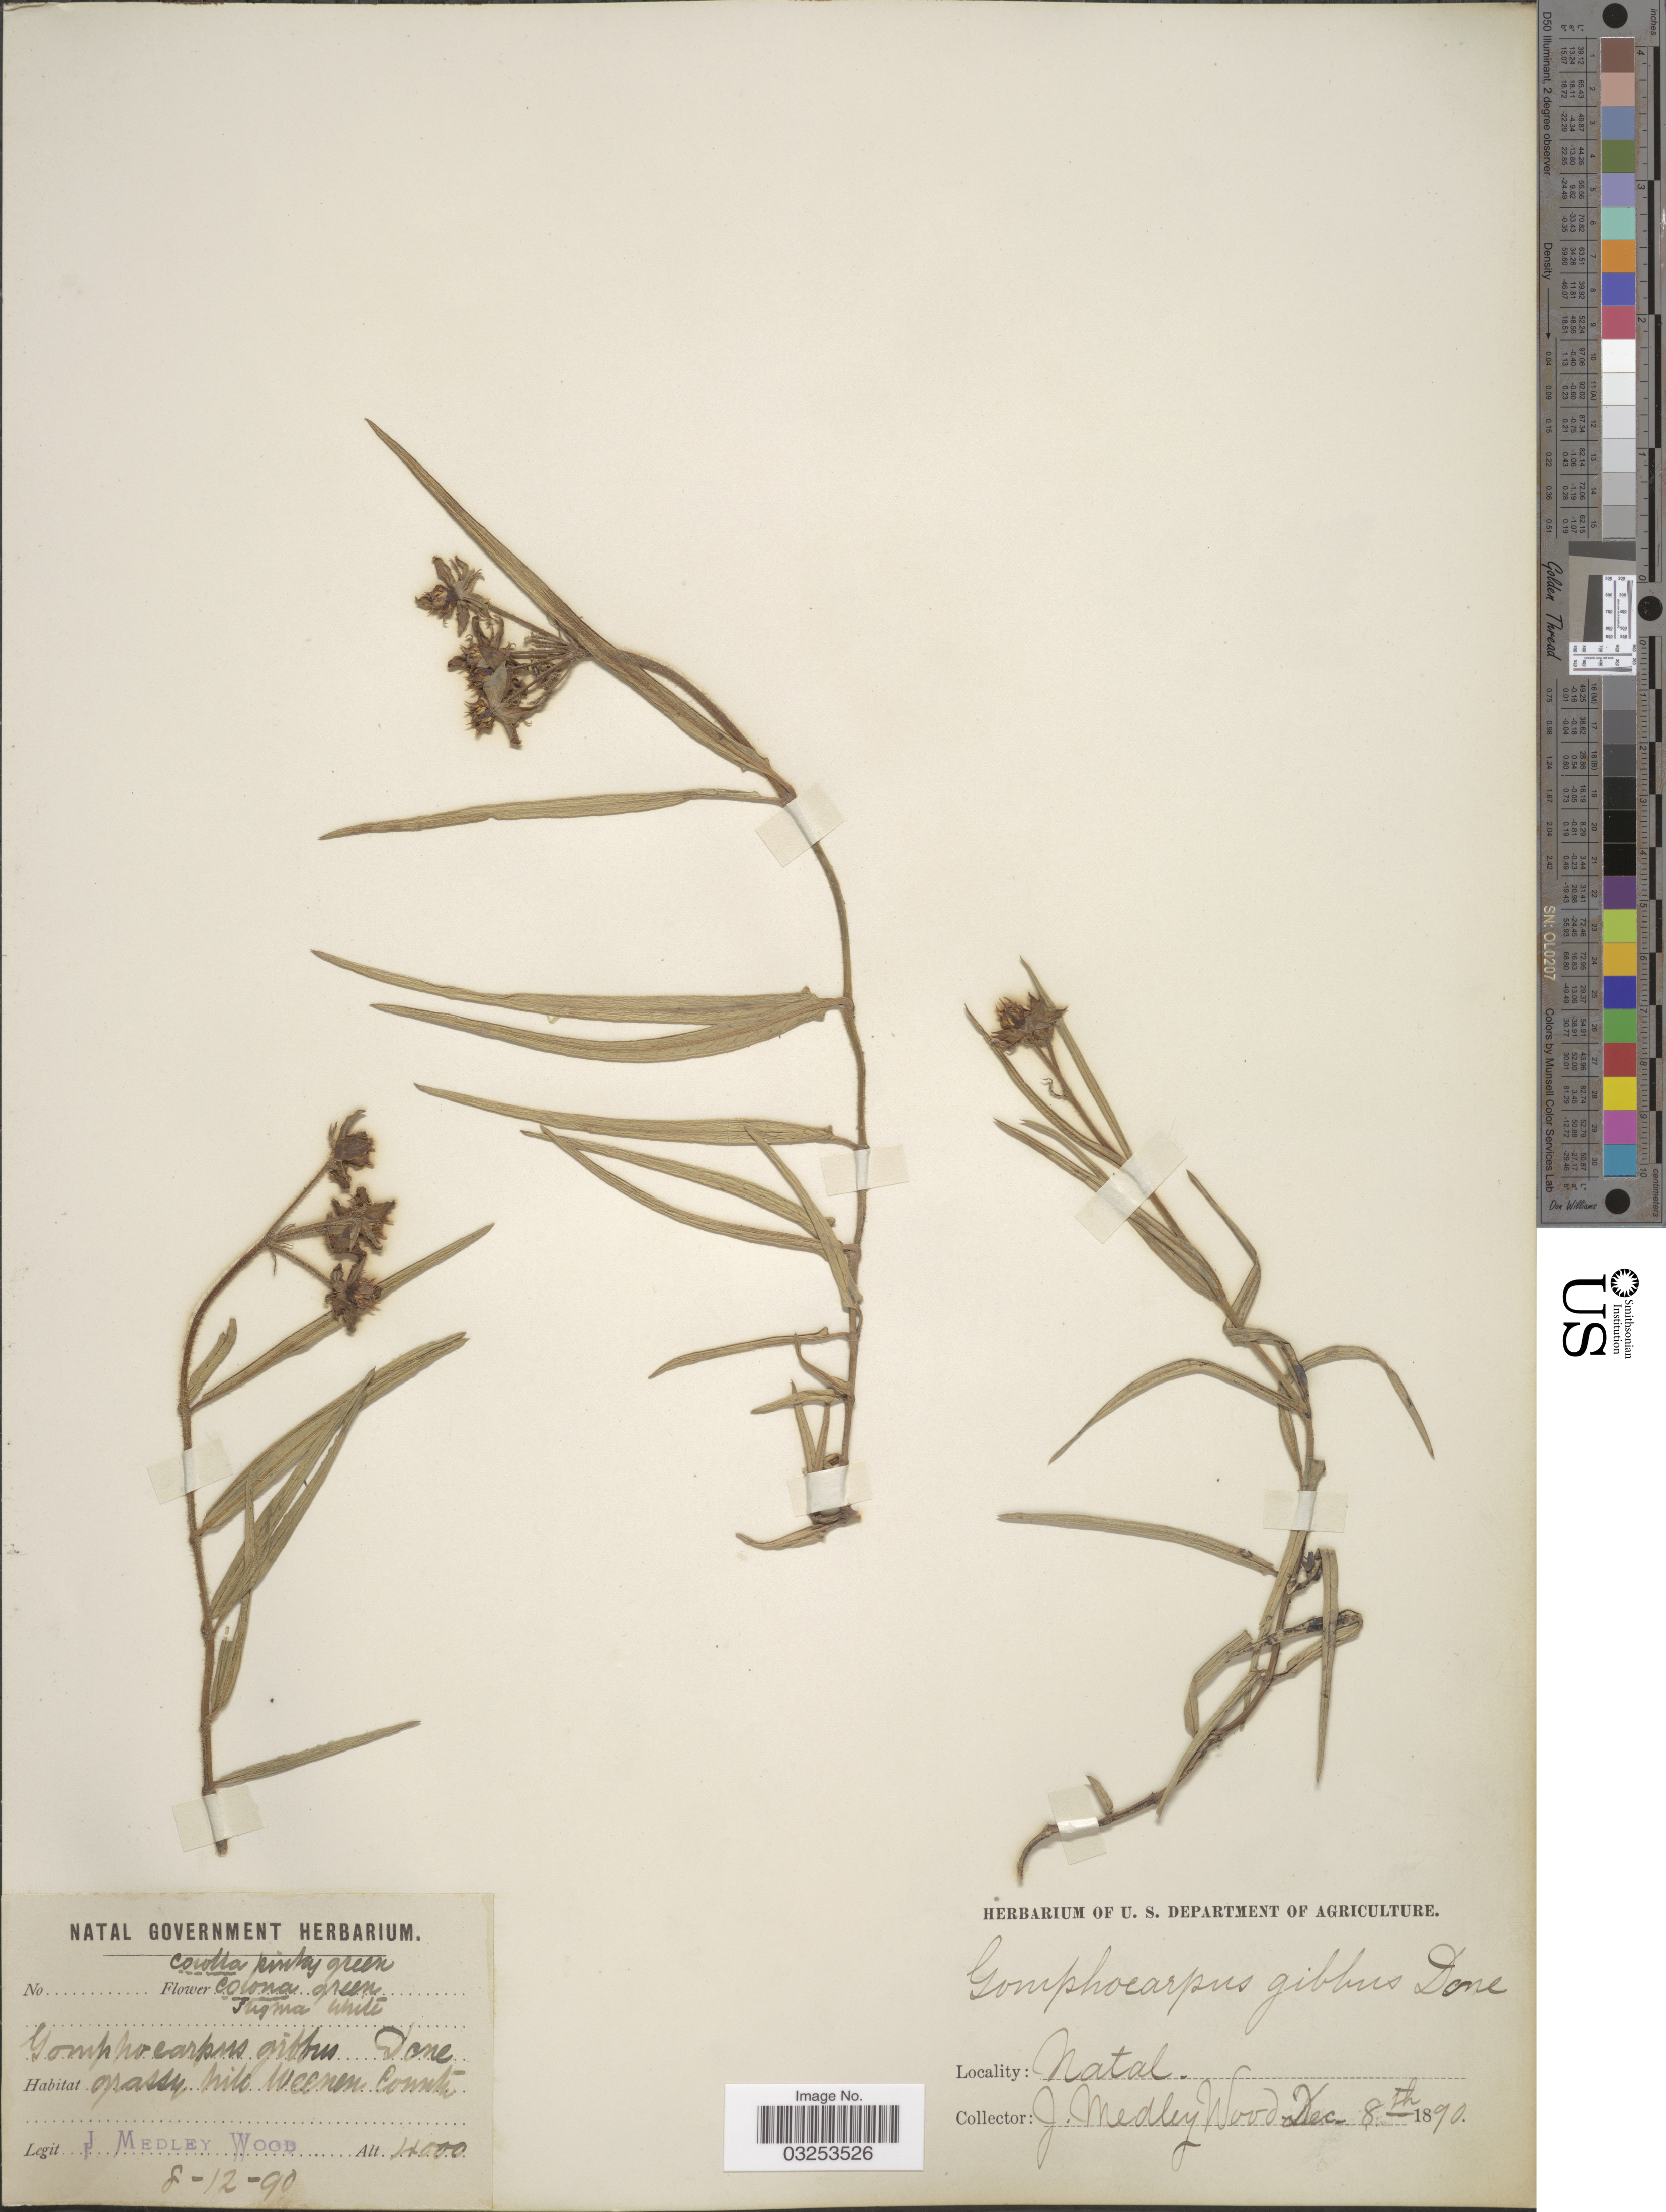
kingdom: Plantae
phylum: Tracheophyta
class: Magnoliopsida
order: Gentianales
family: Apocynaceae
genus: Gomphocarpus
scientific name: Gomphocarpus gibbus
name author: (E. Mey.) D. Dietr.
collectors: J. Medley Wood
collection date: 1890-12-08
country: South Africa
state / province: KwaZulu-Natal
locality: Natal.